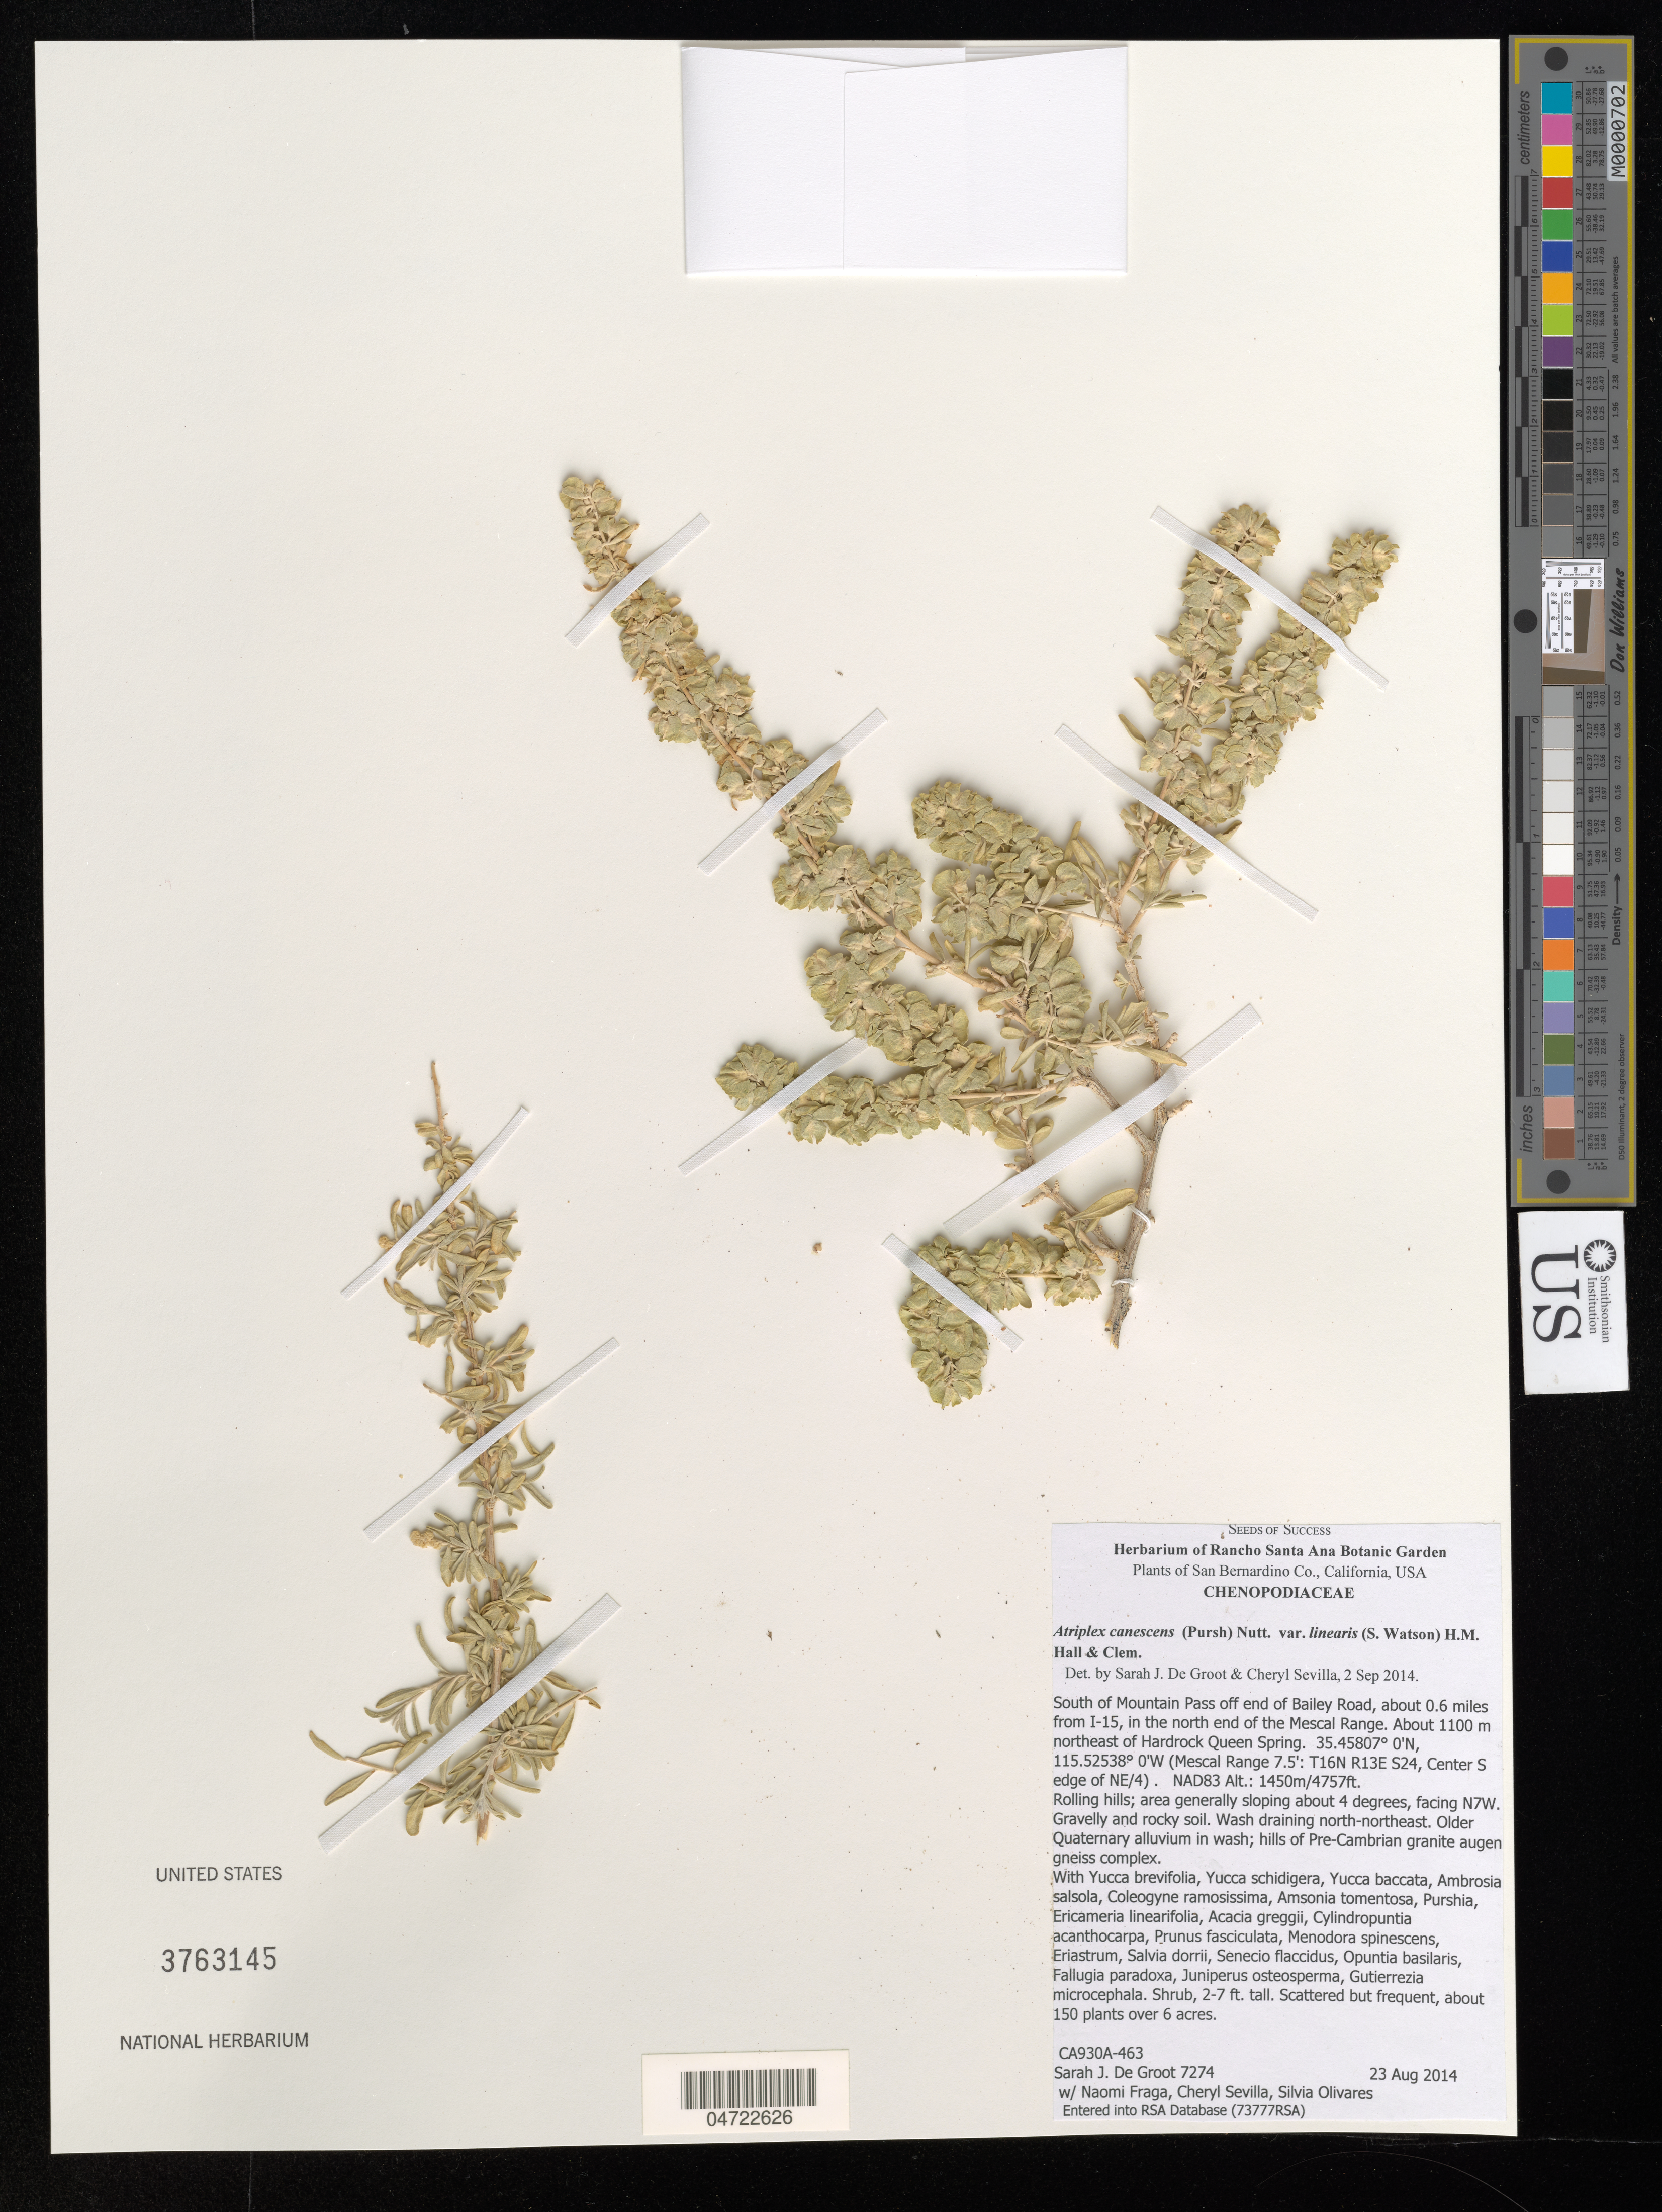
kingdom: Plantae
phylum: Tracheophyta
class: Magnoliopsida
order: Caryophyllales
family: Amaranthaceae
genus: Atriplex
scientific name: Atriplex canescens var. linearis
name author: (Pursh) Nutt.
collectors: S. De Groot, N. Fraga, C. Sevilla & S. Olivares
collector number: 7274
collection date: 2014-08-23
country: United States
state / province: California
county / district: San Bernardino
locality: San Bernardino Co. South of Mountain Pass off end of Bailey Road, about 0.6 miles from I-15, in the north end of the Mescal Range. About 1100 m northeast of Hardrock Queen Spring. (Mescal Range 7.5': T16N R13E S24, Center S edge of NE/4). NAD83. Rolling hills; area generally sloping about 4 degrees, facing N7W. Gravelly and rocky soil. Wash draining north-northeast.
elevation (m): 1450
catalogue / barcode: US 3763145